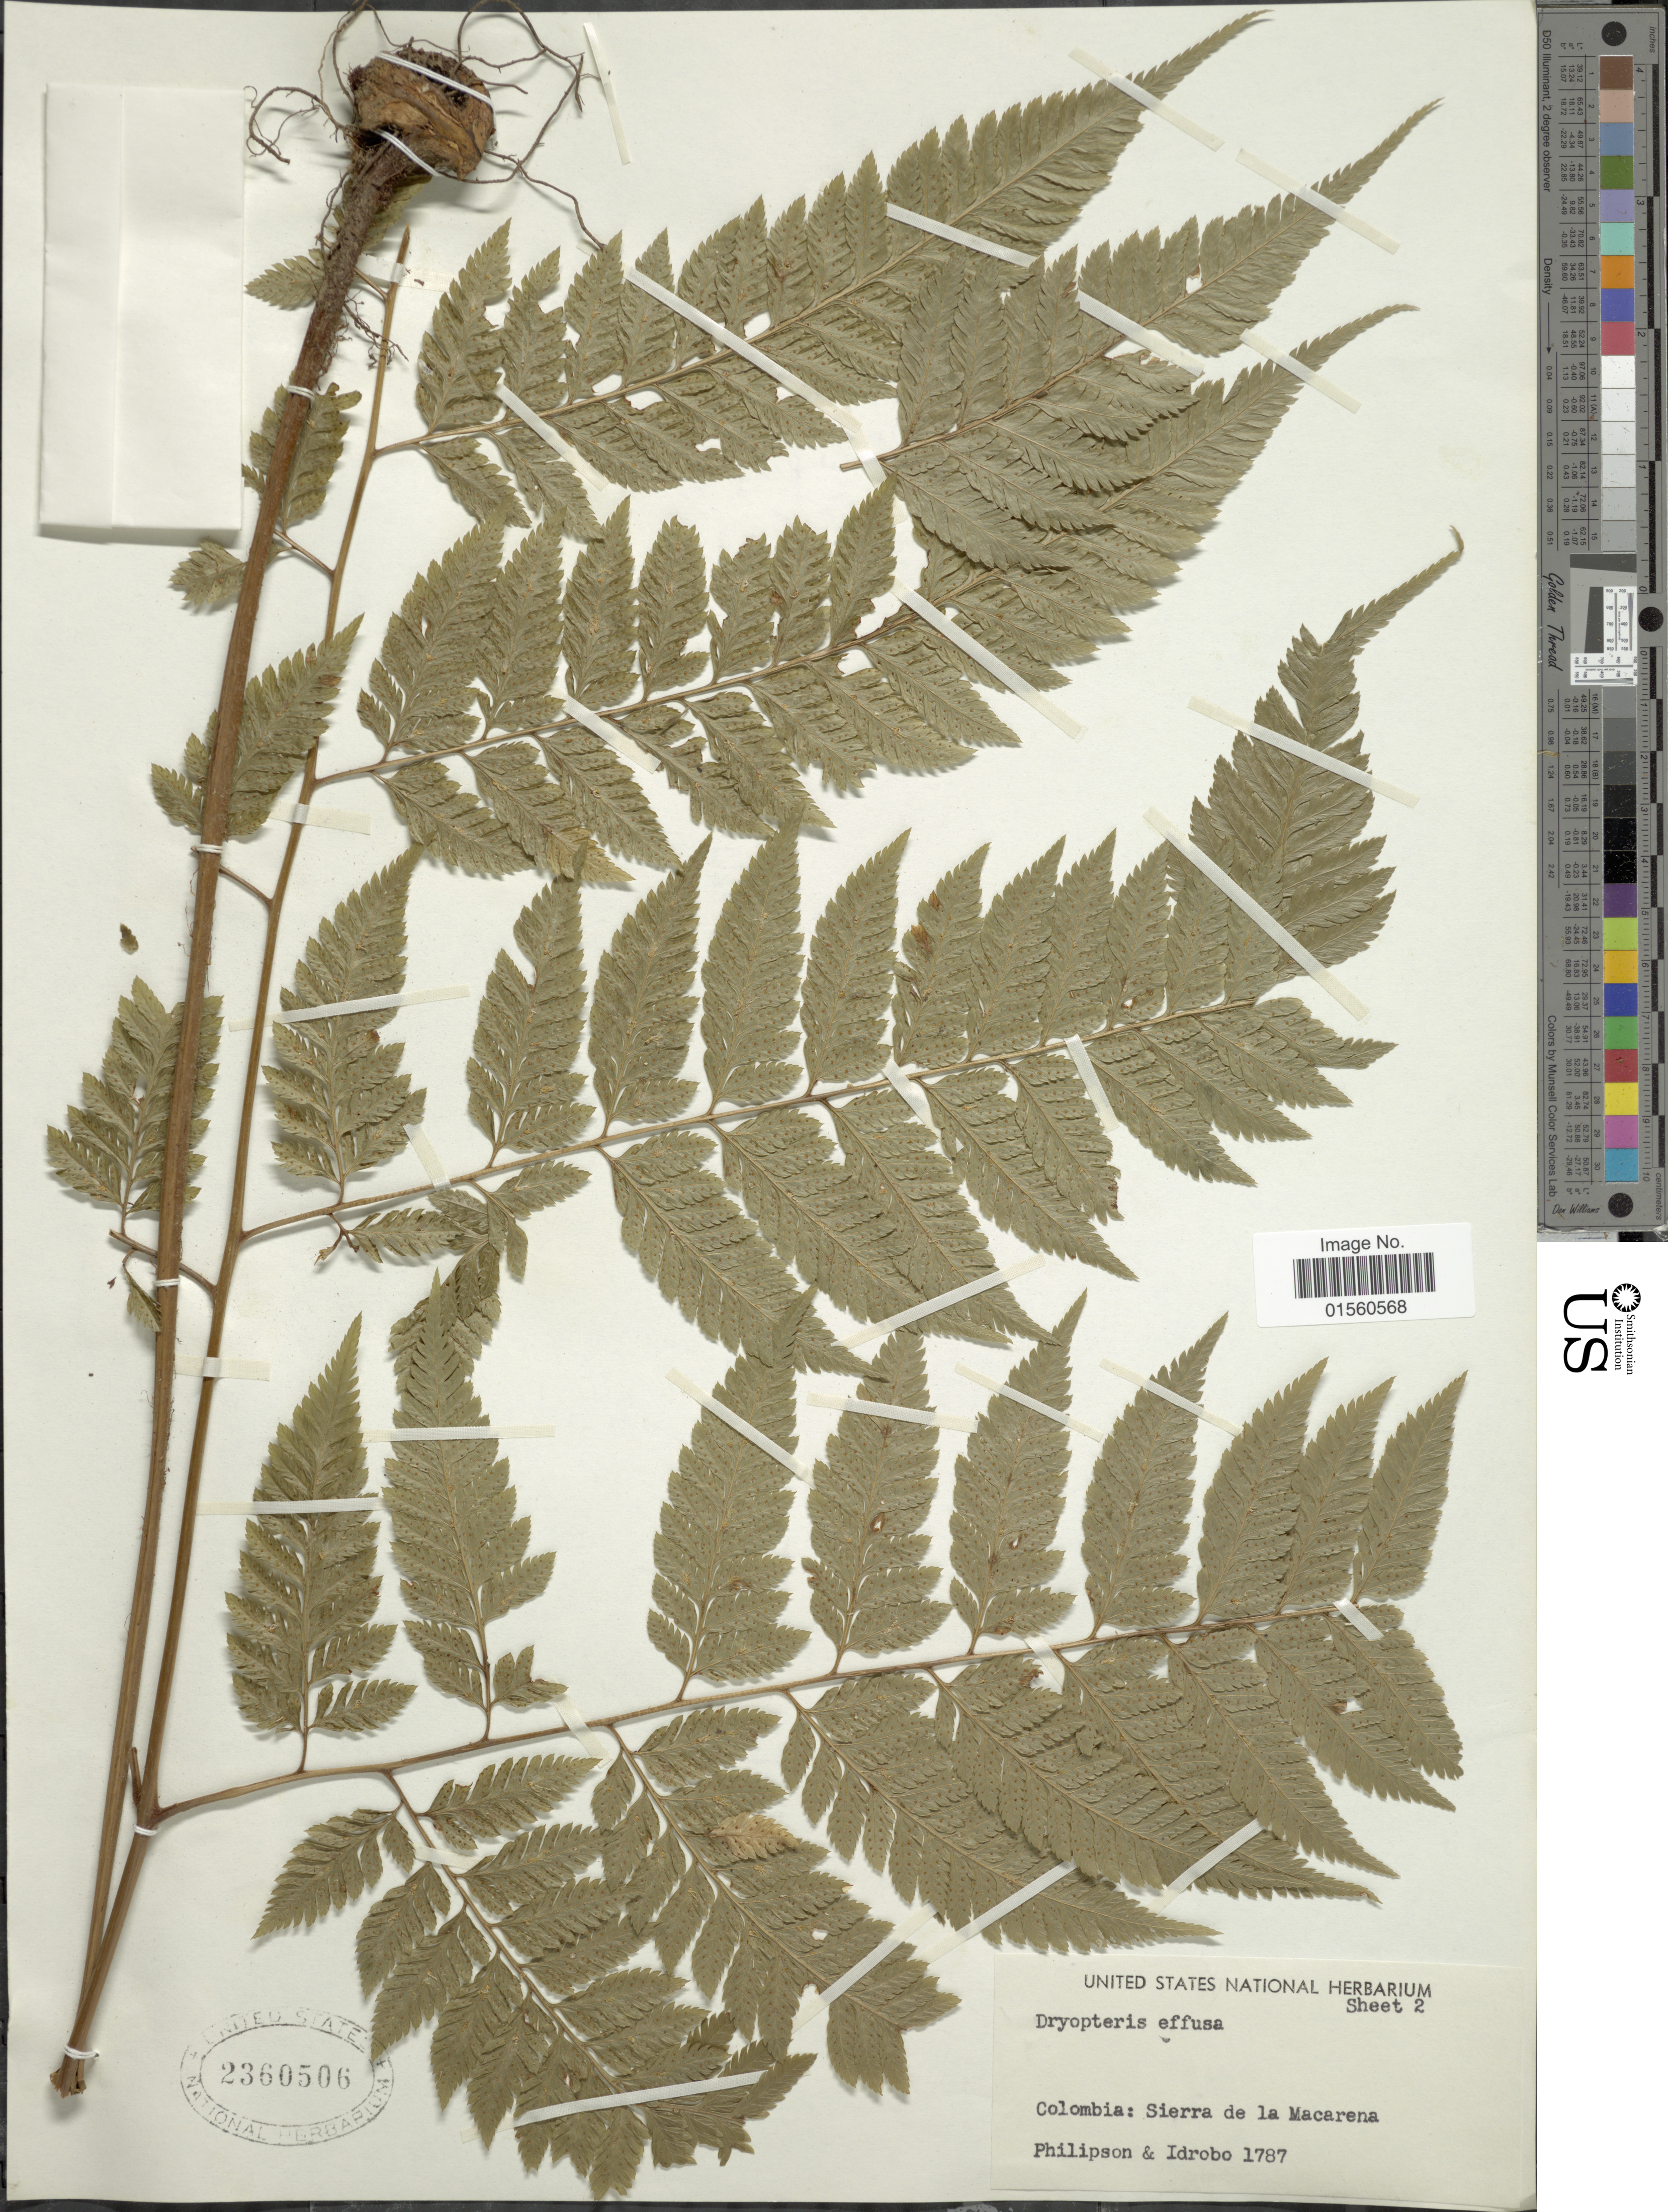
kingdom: Plantae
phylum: Tracheophyta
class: Polypodiopsida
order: Polypodiales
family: Dryopteridaceae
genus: Parapolystichum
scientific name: Parapolystichum effusum var. effusum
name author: (Sw.) Ching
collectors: -. Philipson & -- Idrobo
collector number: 1787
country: Colombia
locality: Colombia: Sierra de la Macarena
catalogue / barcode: US 2360506